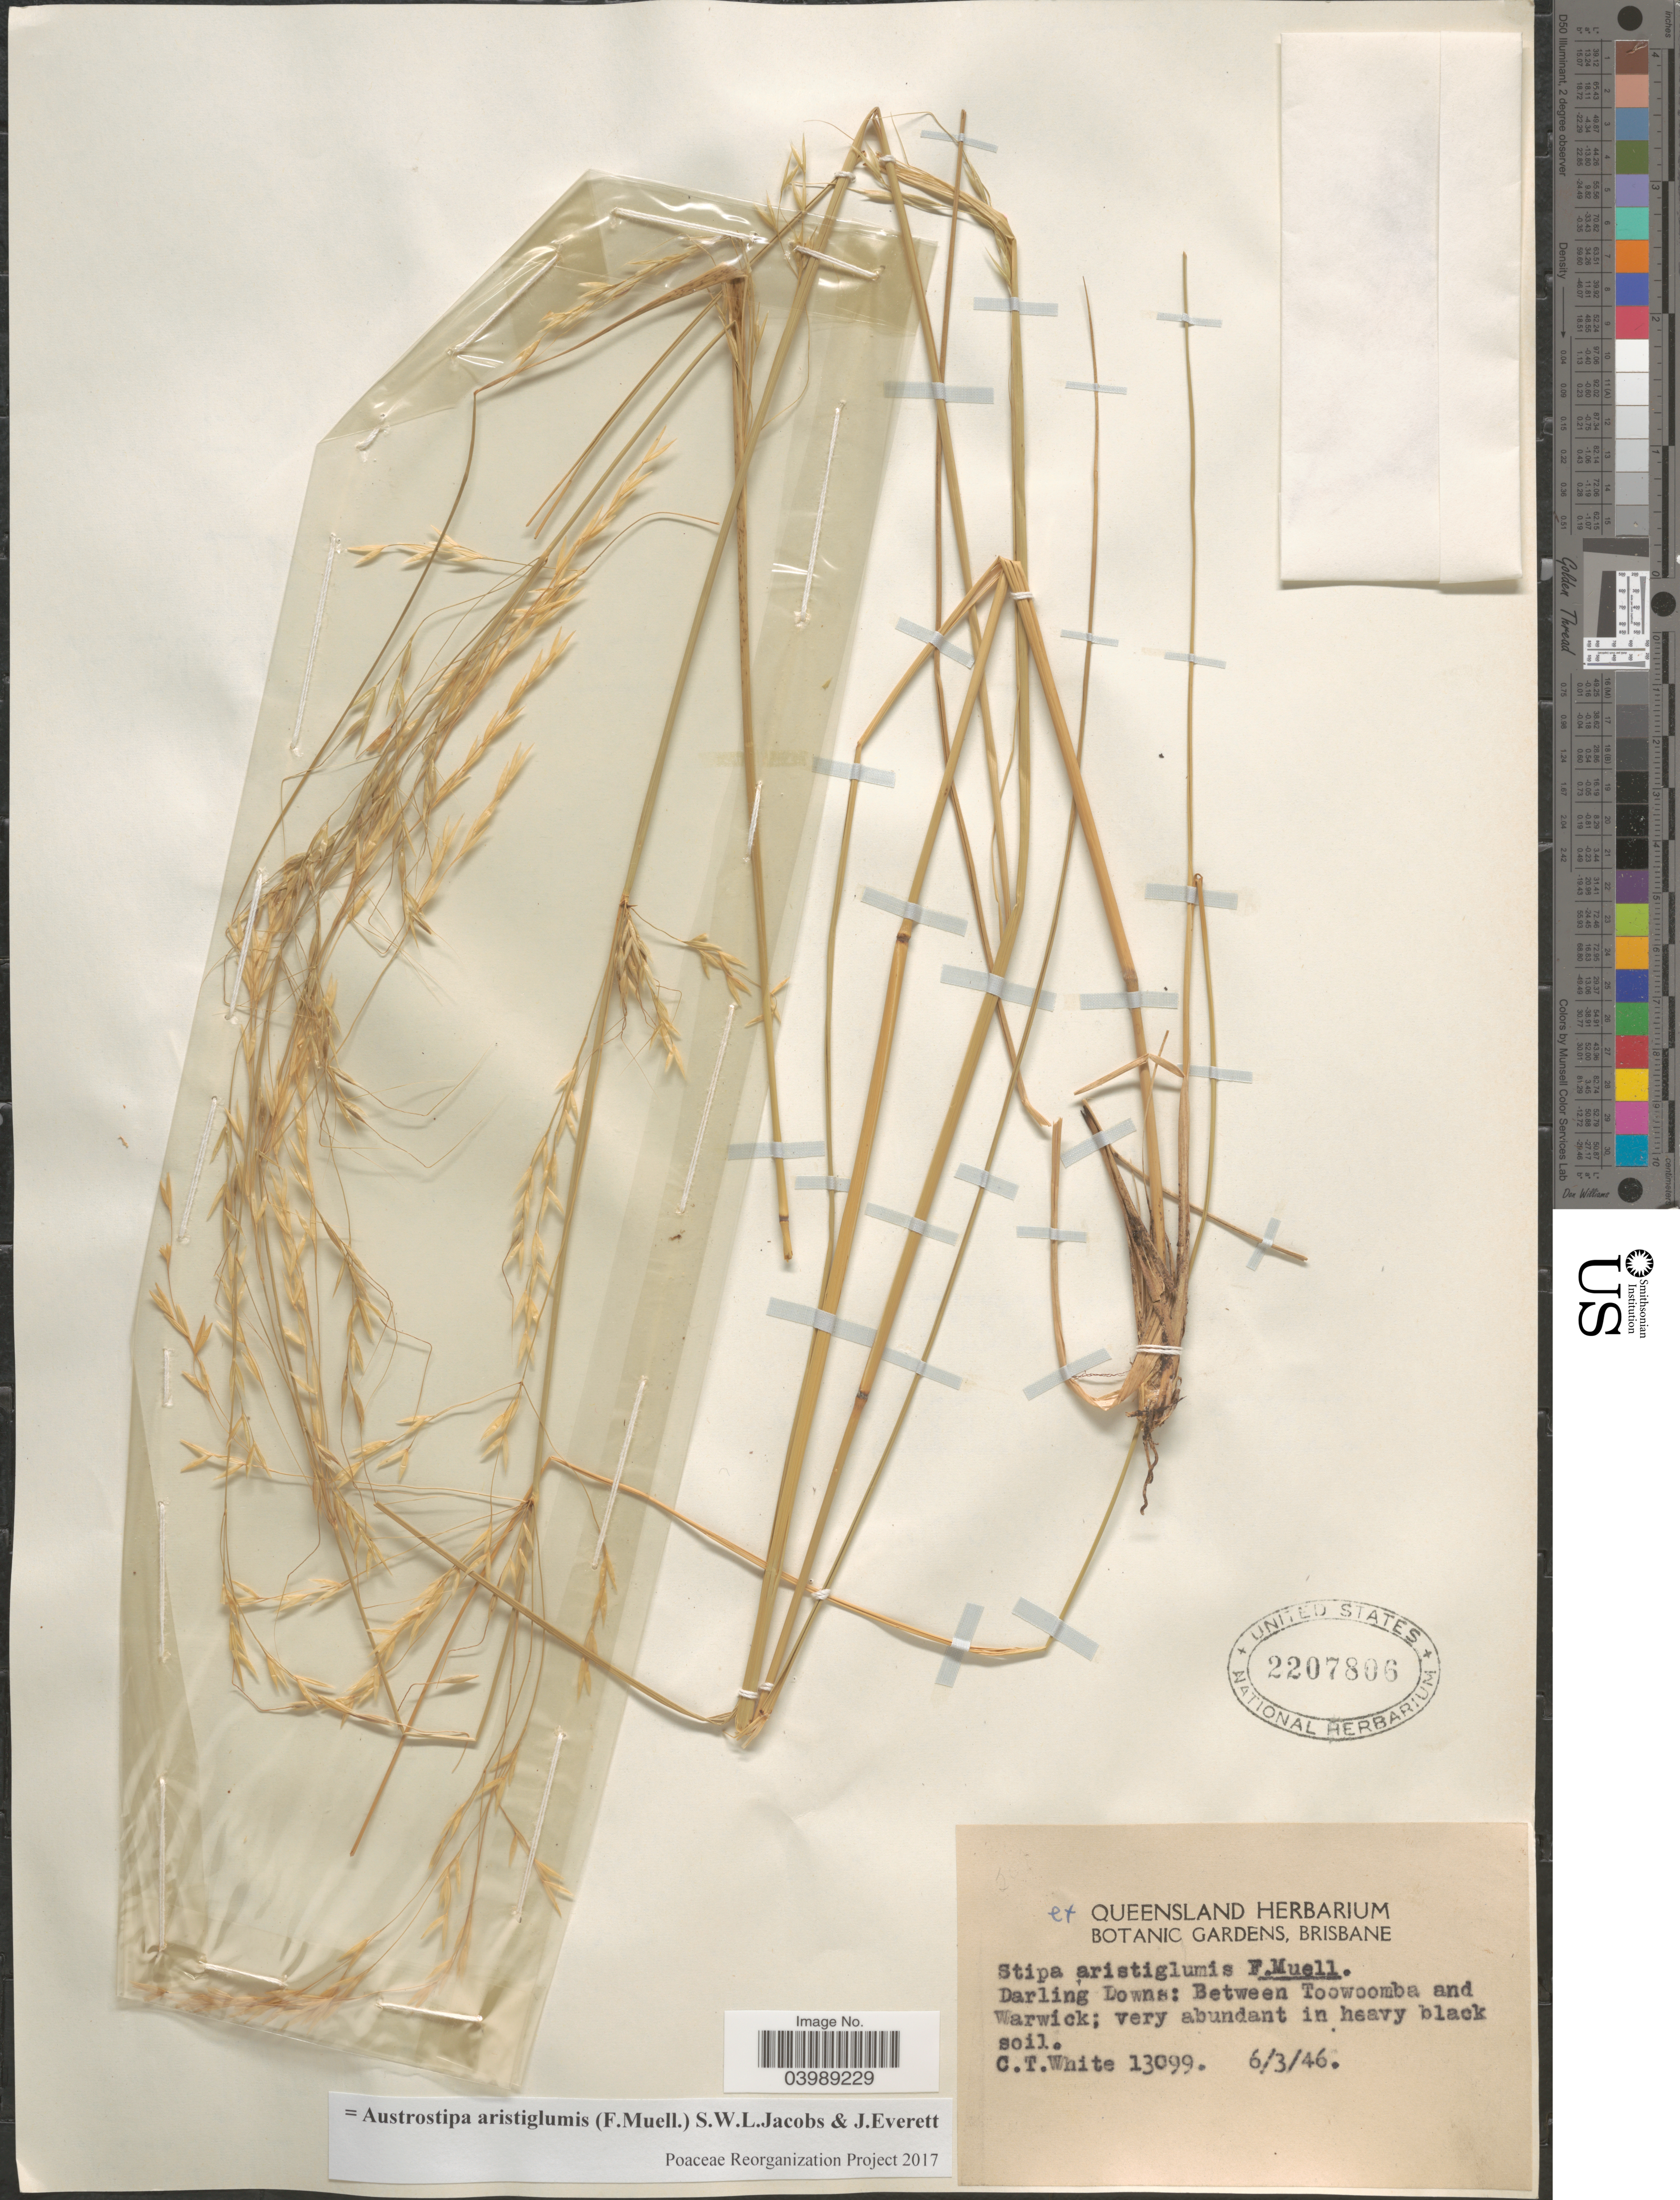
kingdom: Plantae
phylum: Tracheophyta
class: Liliopsida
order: Poales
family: Poaceae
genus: Austrostipa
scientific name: Austrostipa aristiglumis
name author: (F. Muell.) S.W.L. Jacobs & J. Everett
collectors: C. T. White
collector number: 13099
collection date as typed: Transcribed d/m/y: 6/3/46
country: Australia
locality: Darling Downs: Between Toowomba and Warwick.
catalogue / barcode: US 2207806